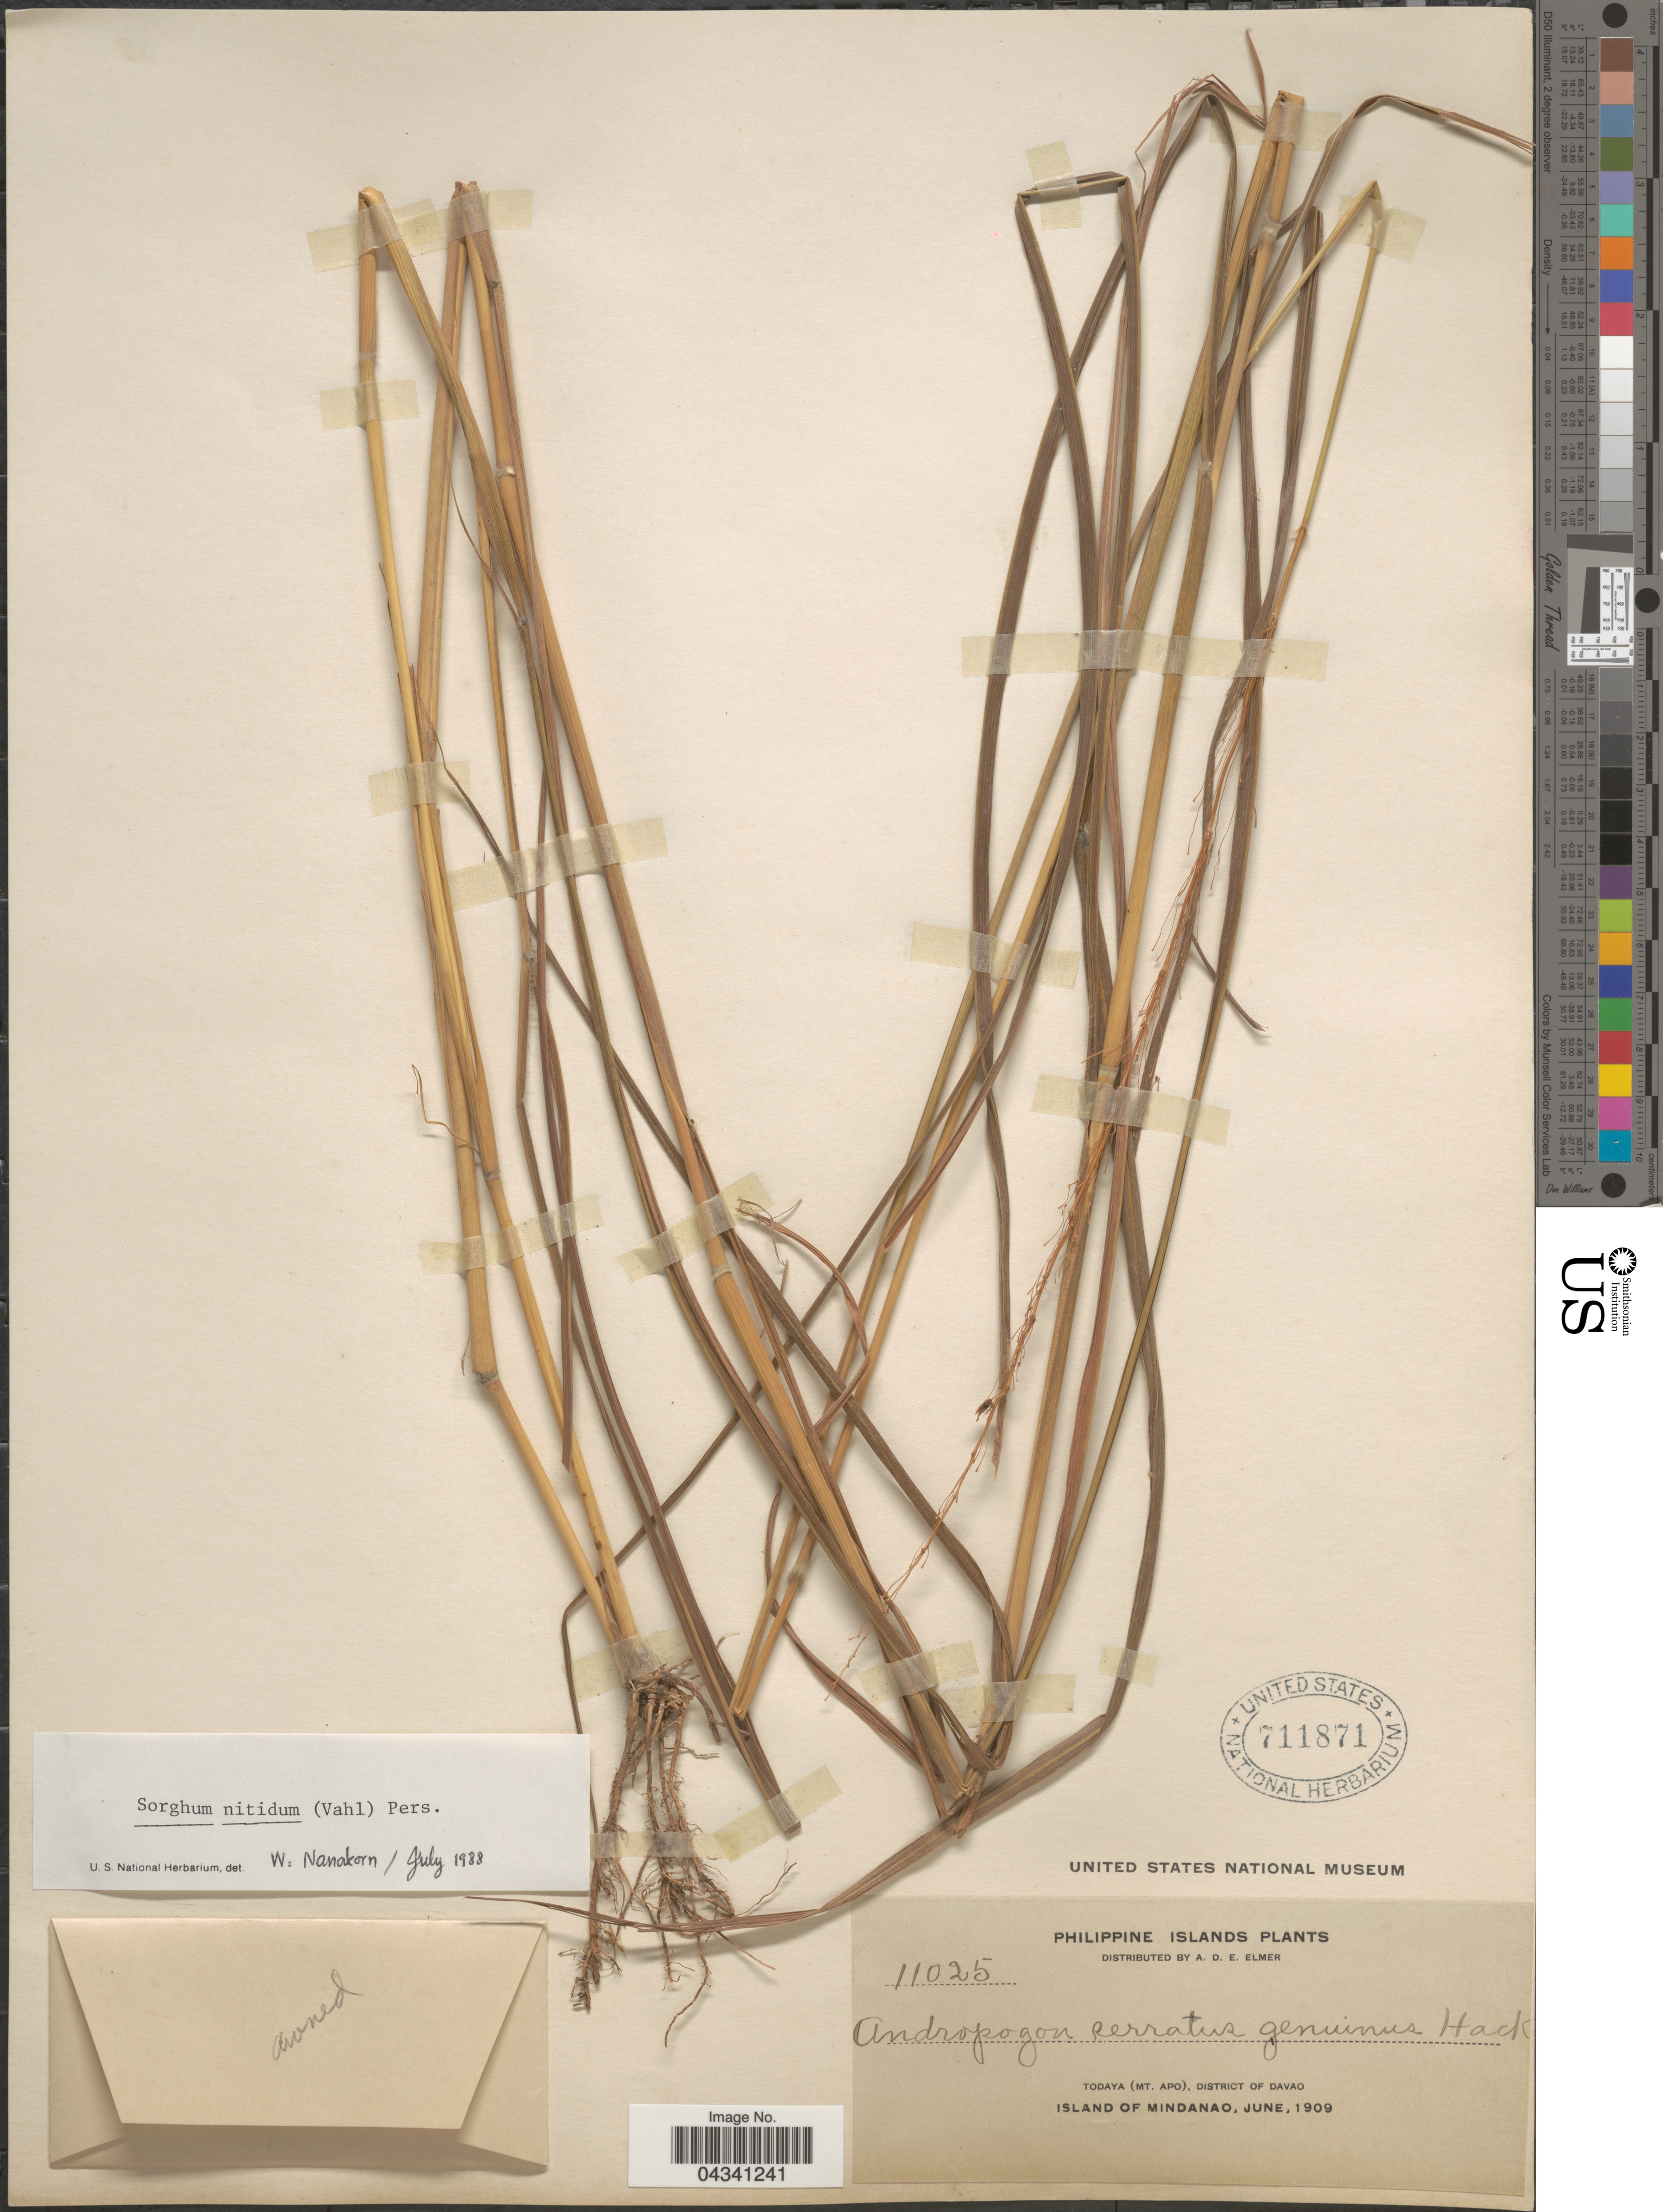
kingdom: Plantae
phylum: Tracheophyta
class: Liliopsida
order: Poales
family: Poaceae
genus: Sorghum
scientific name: Sorghum nitidum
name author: (Vahl) Pers.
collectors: A. D. E. Elmer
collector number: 11025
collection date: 1909-06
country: Philippines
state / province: Davao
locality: Philippine Islands. Todaya (Mt. Apo), District of Davao. Island of Mindanao.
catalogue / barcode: US 711871